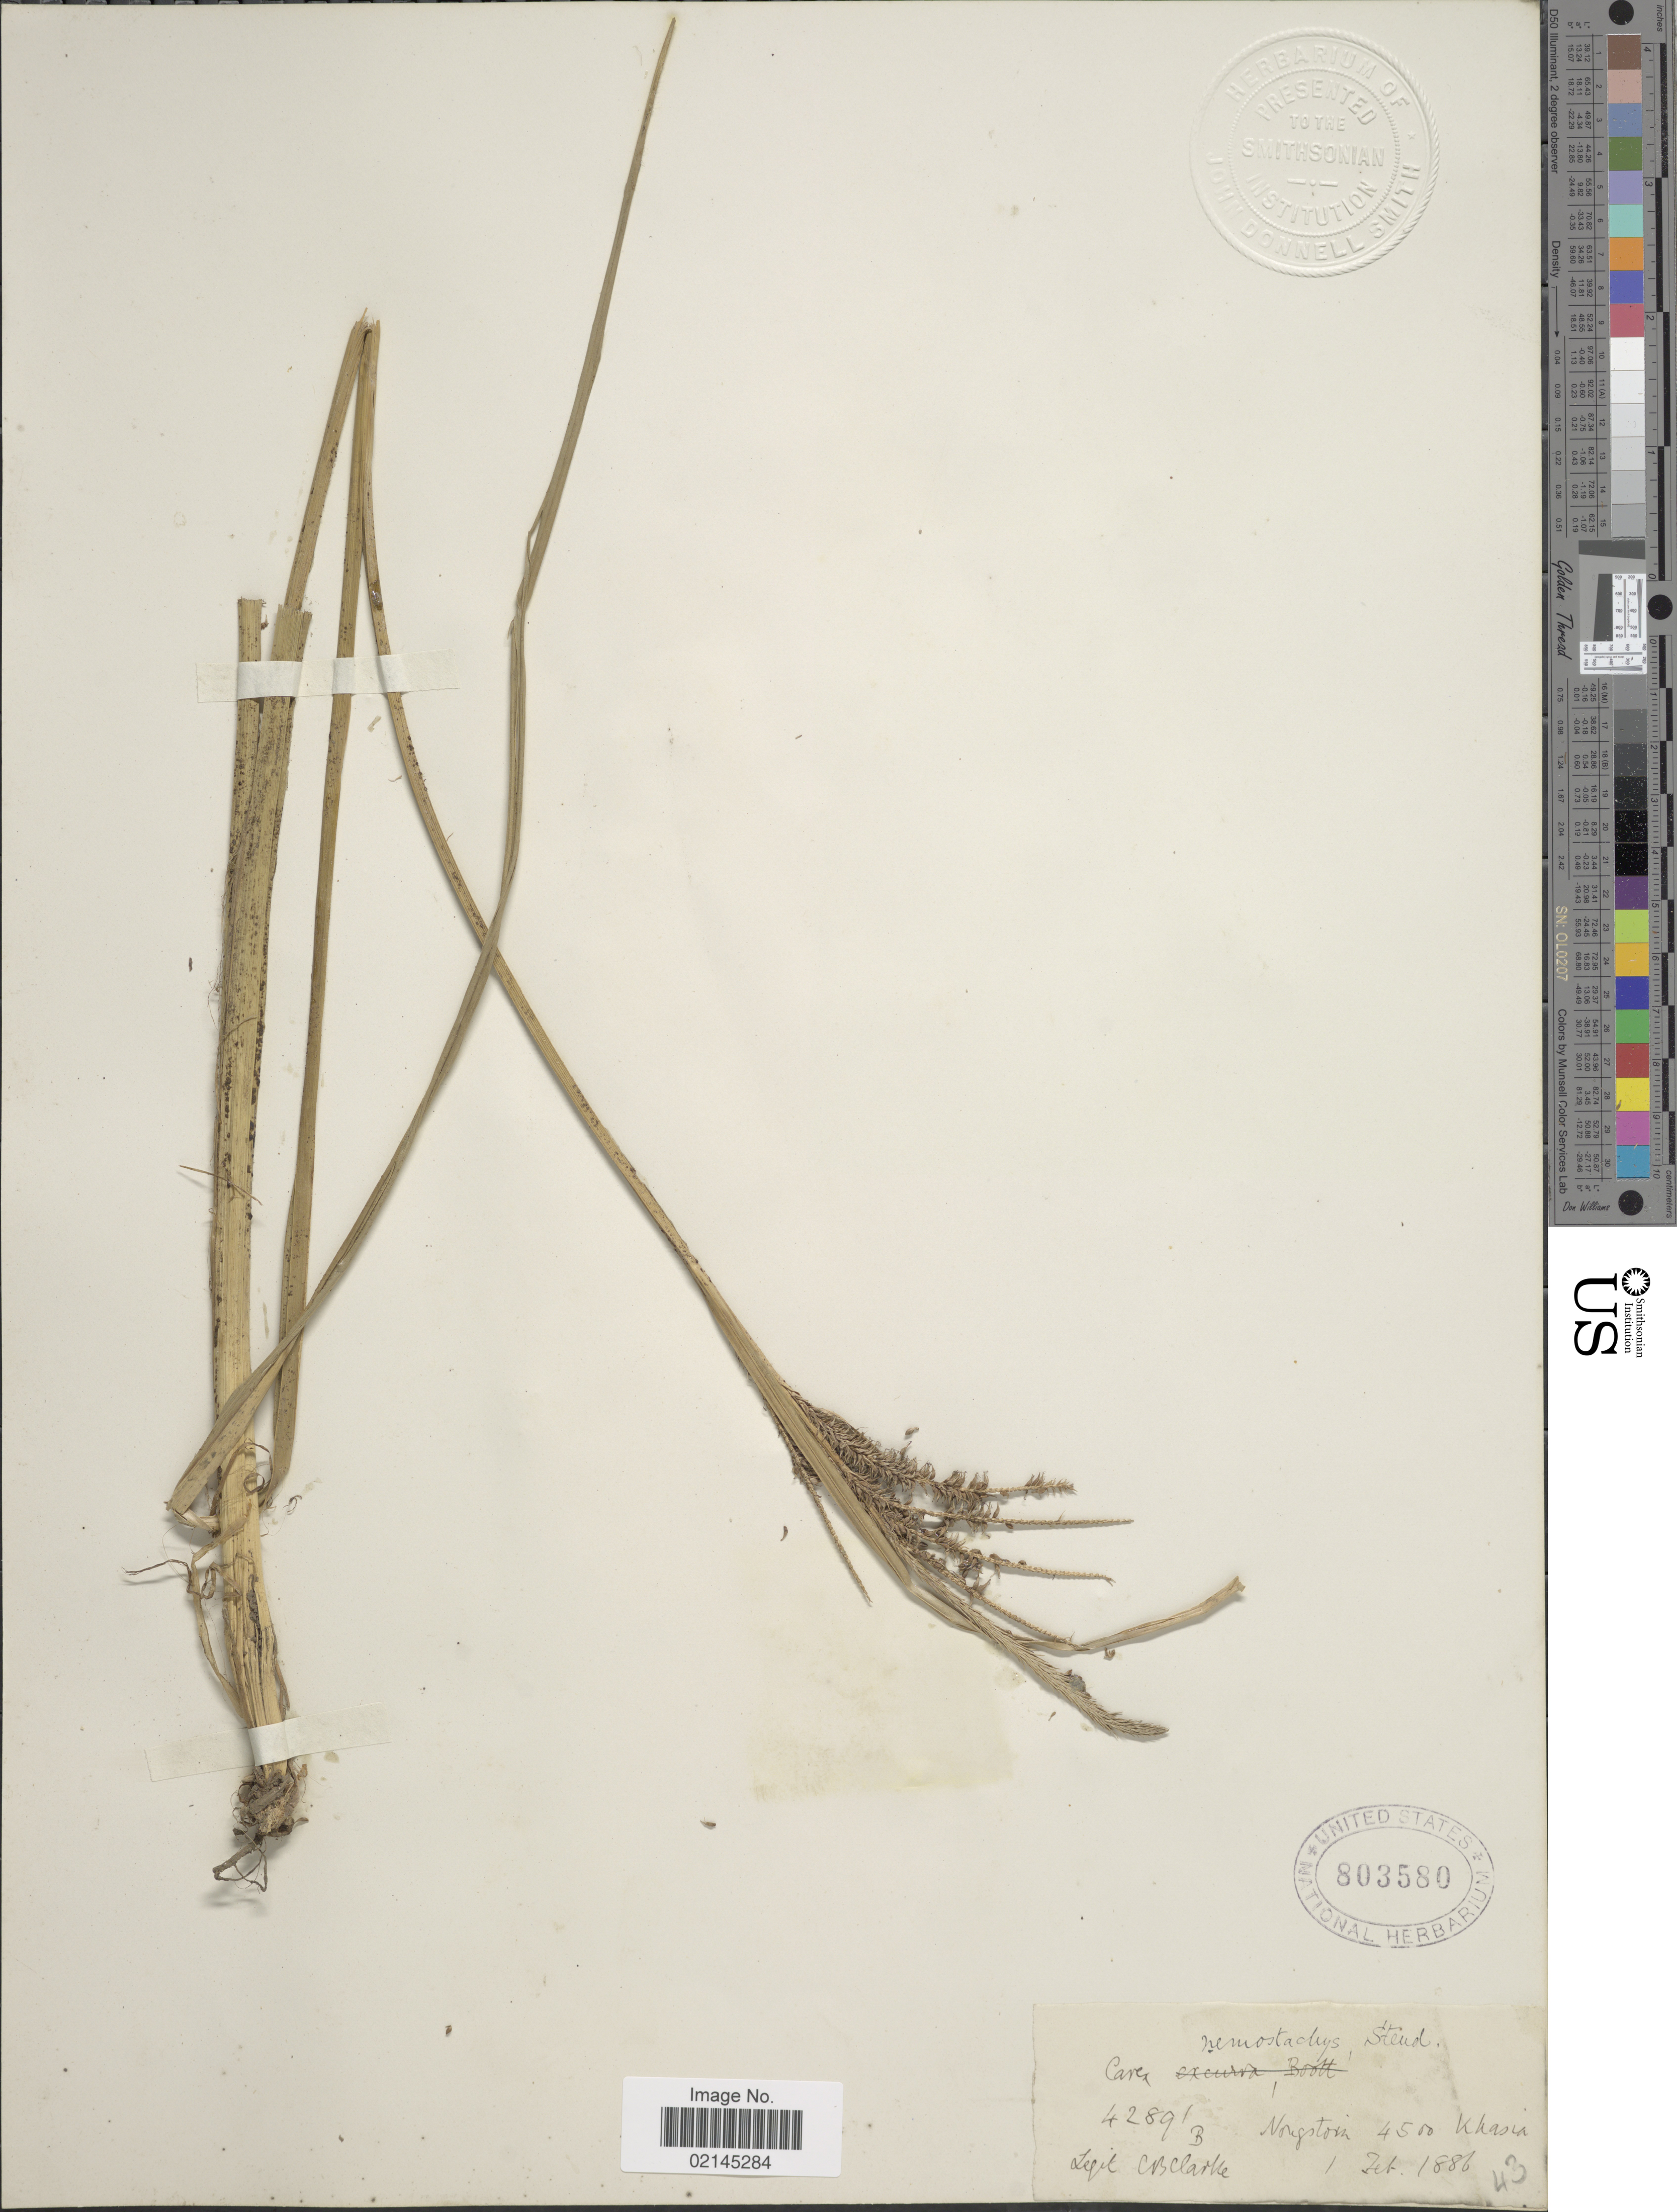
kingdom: Plantae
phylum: Tracheophyta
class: Liliopsida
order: Poales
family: Cyperaceae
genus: Carex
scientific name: Carex nemostachys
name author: Steud.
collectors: C. B. Clarke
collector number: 42891B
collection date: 1886-02-01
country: India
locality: Nongstoria [interpreted], Khasia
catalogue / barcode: US 803580